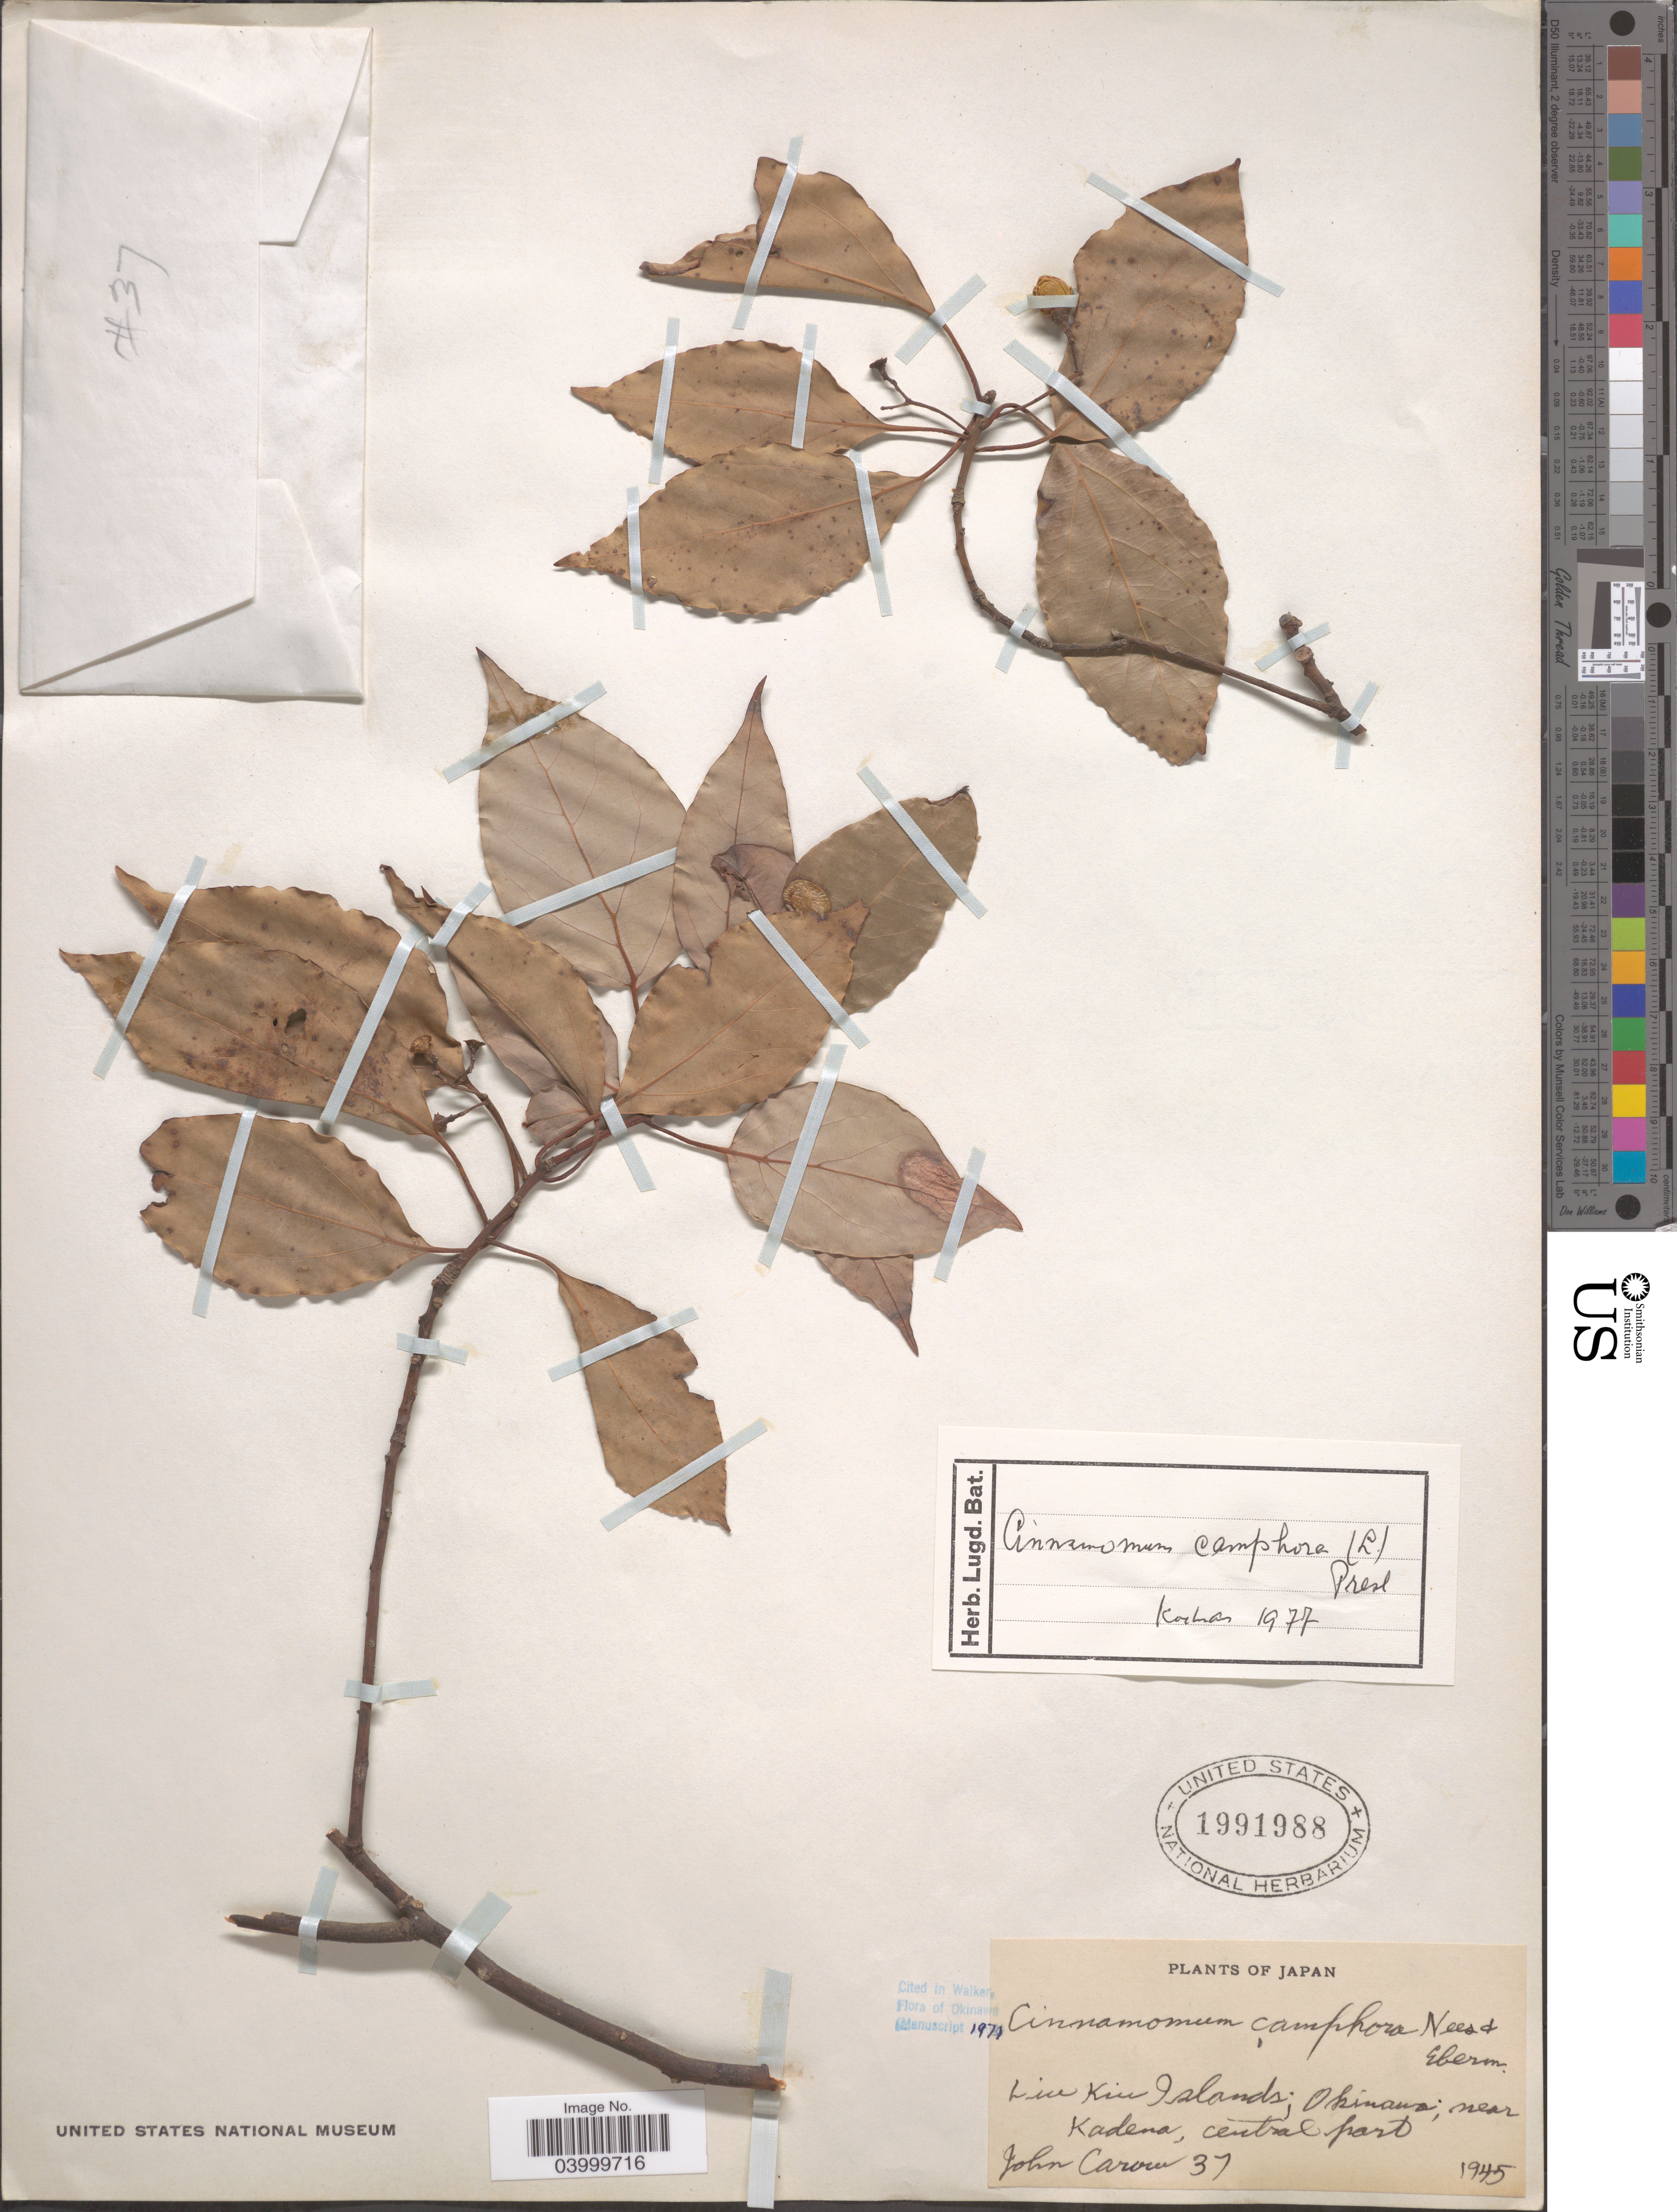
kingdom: Plantae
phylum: Tracheophyta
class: Magnoliopsida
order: Laurales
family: Lauraceae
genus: Cinnamomum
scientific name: Cinnamomum camphora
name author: (L.) J. Presl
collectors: J. Carow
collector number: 37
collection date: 1945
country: Japan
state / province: Okinawa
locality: Liu Kiu Islands; Okinawa; near Kadena, central part.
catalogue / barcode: US 1991988